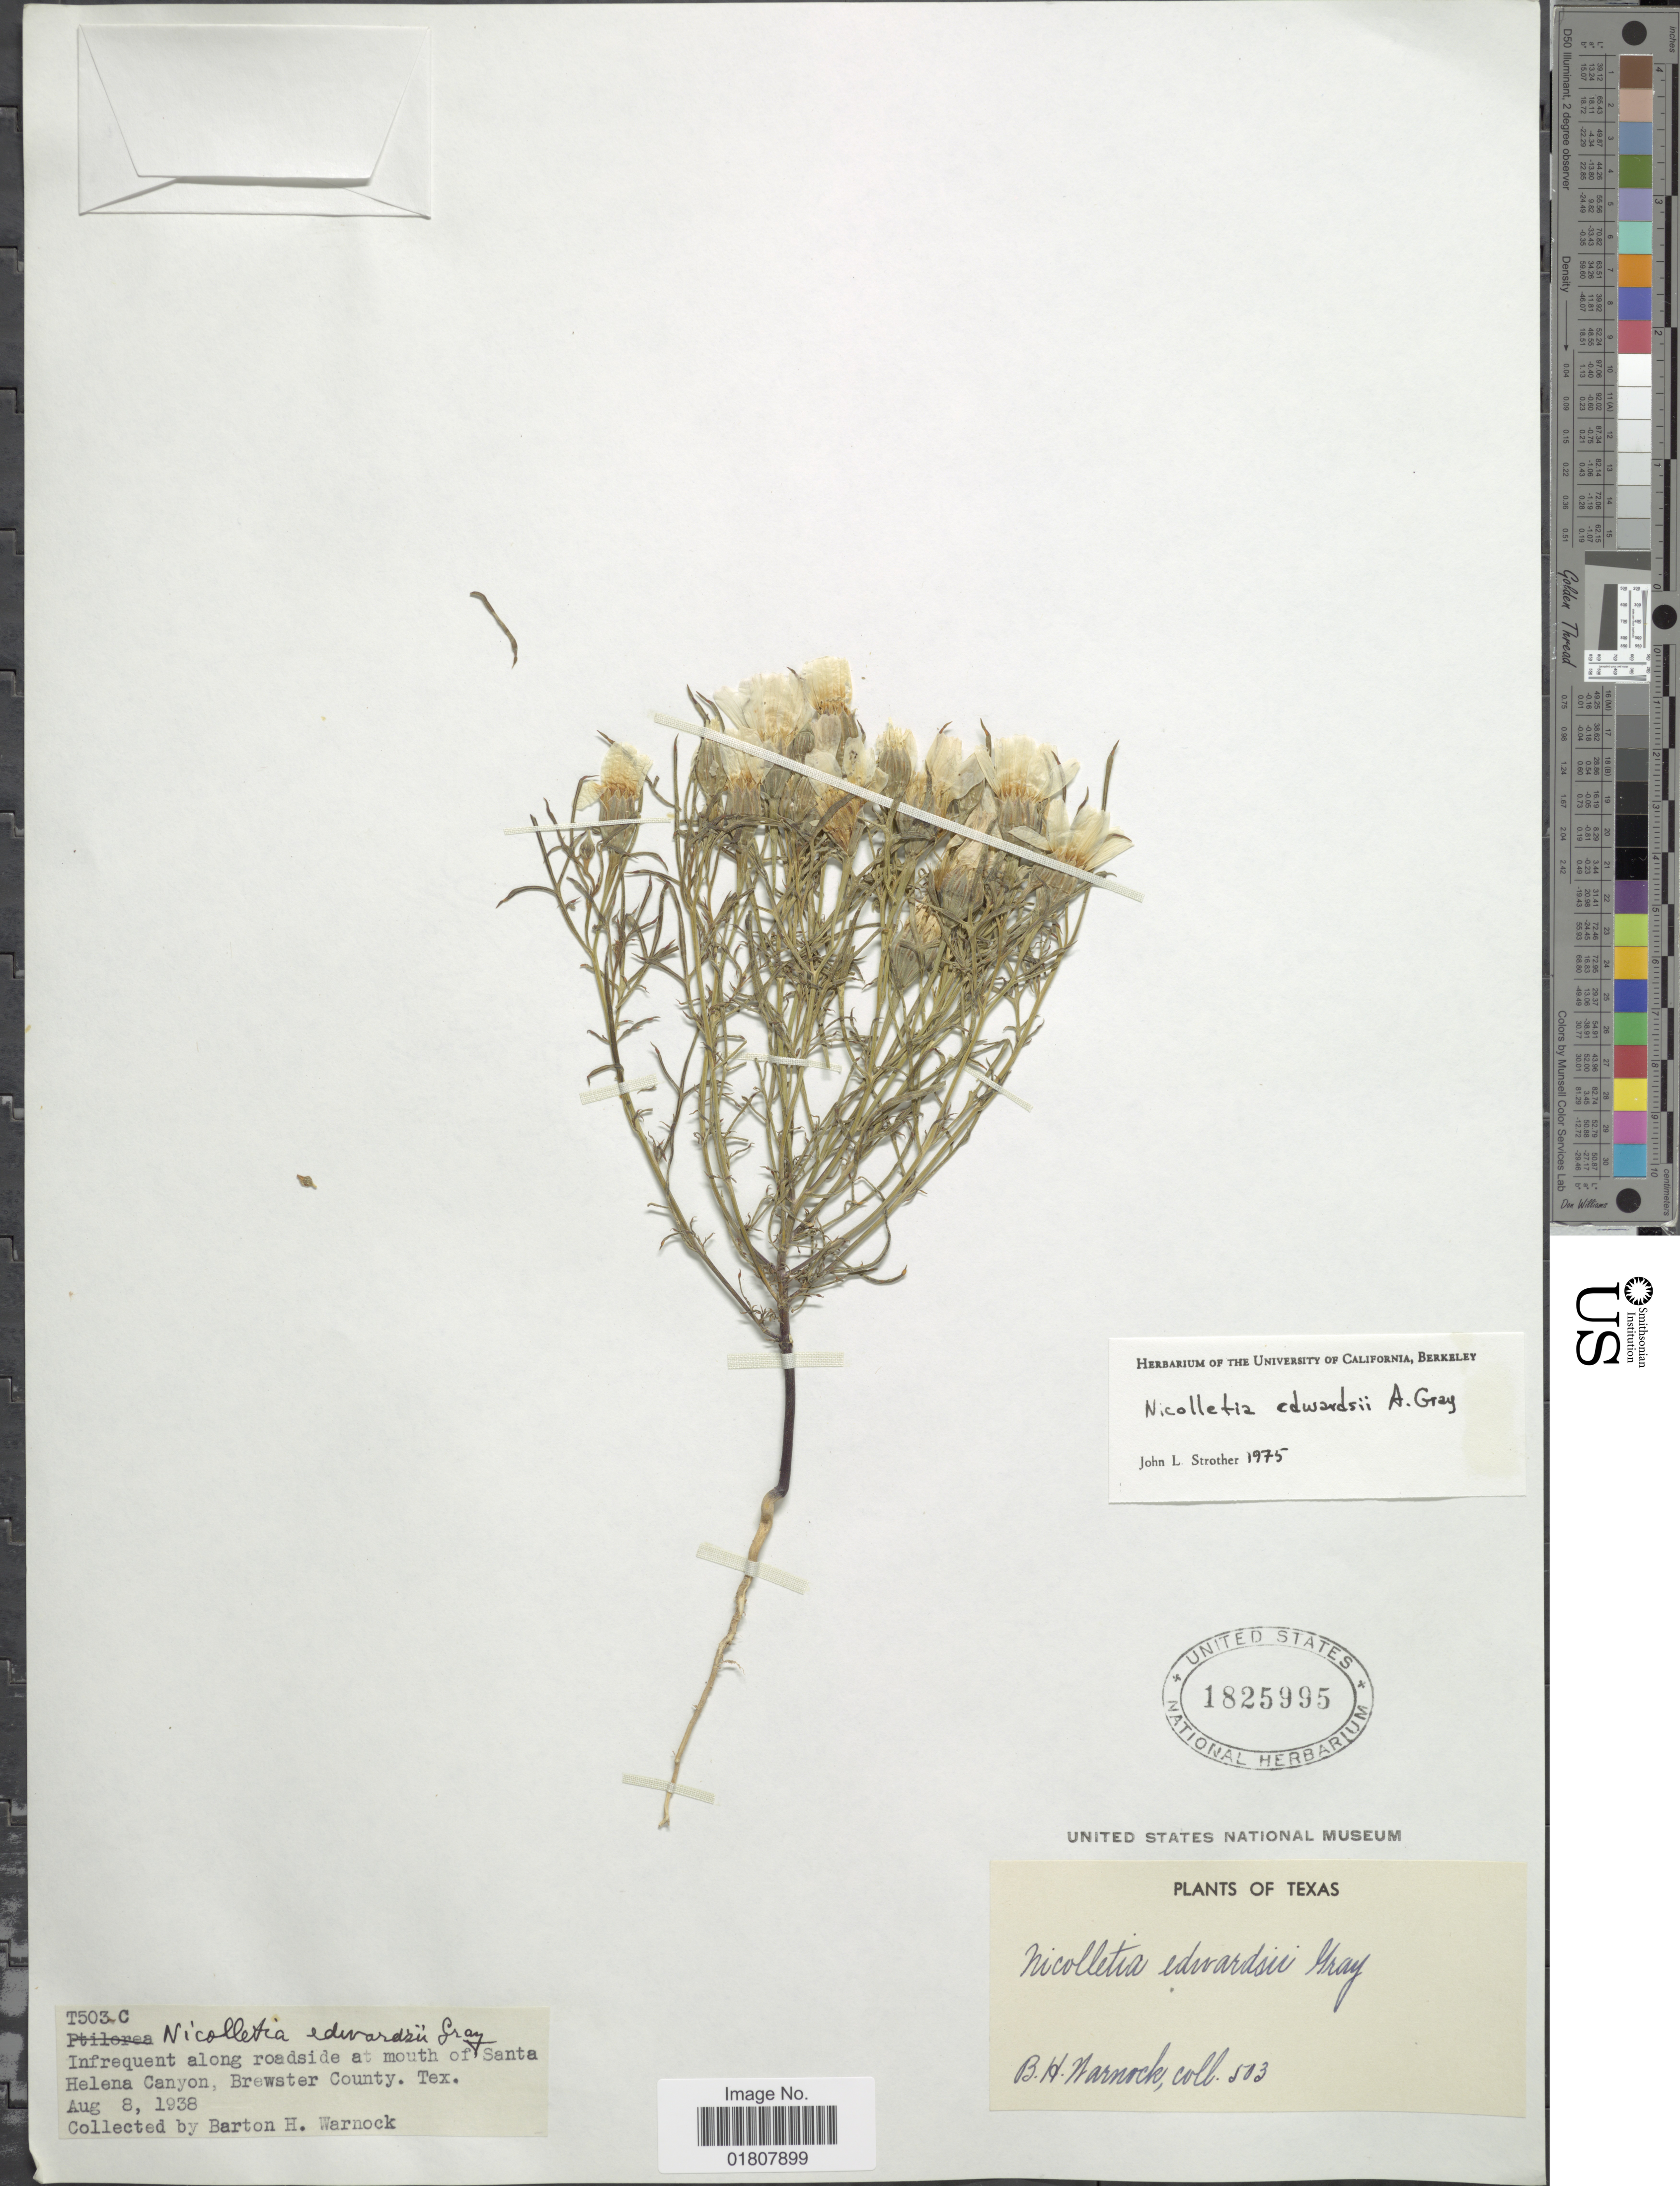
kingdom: Plantae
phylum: Tracheophyta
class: Magnoliopsida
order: Asterales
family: Asteraceae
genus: Nicolletia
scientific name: Nicolletia edwardsii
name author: A. Gray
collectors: B. H. Warnock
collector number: T503C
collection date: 1938-08-08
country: United States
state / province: Texas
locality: At mouth of Santa Helena Canyon, Brewster County, Tex.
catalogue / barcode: US 1825995